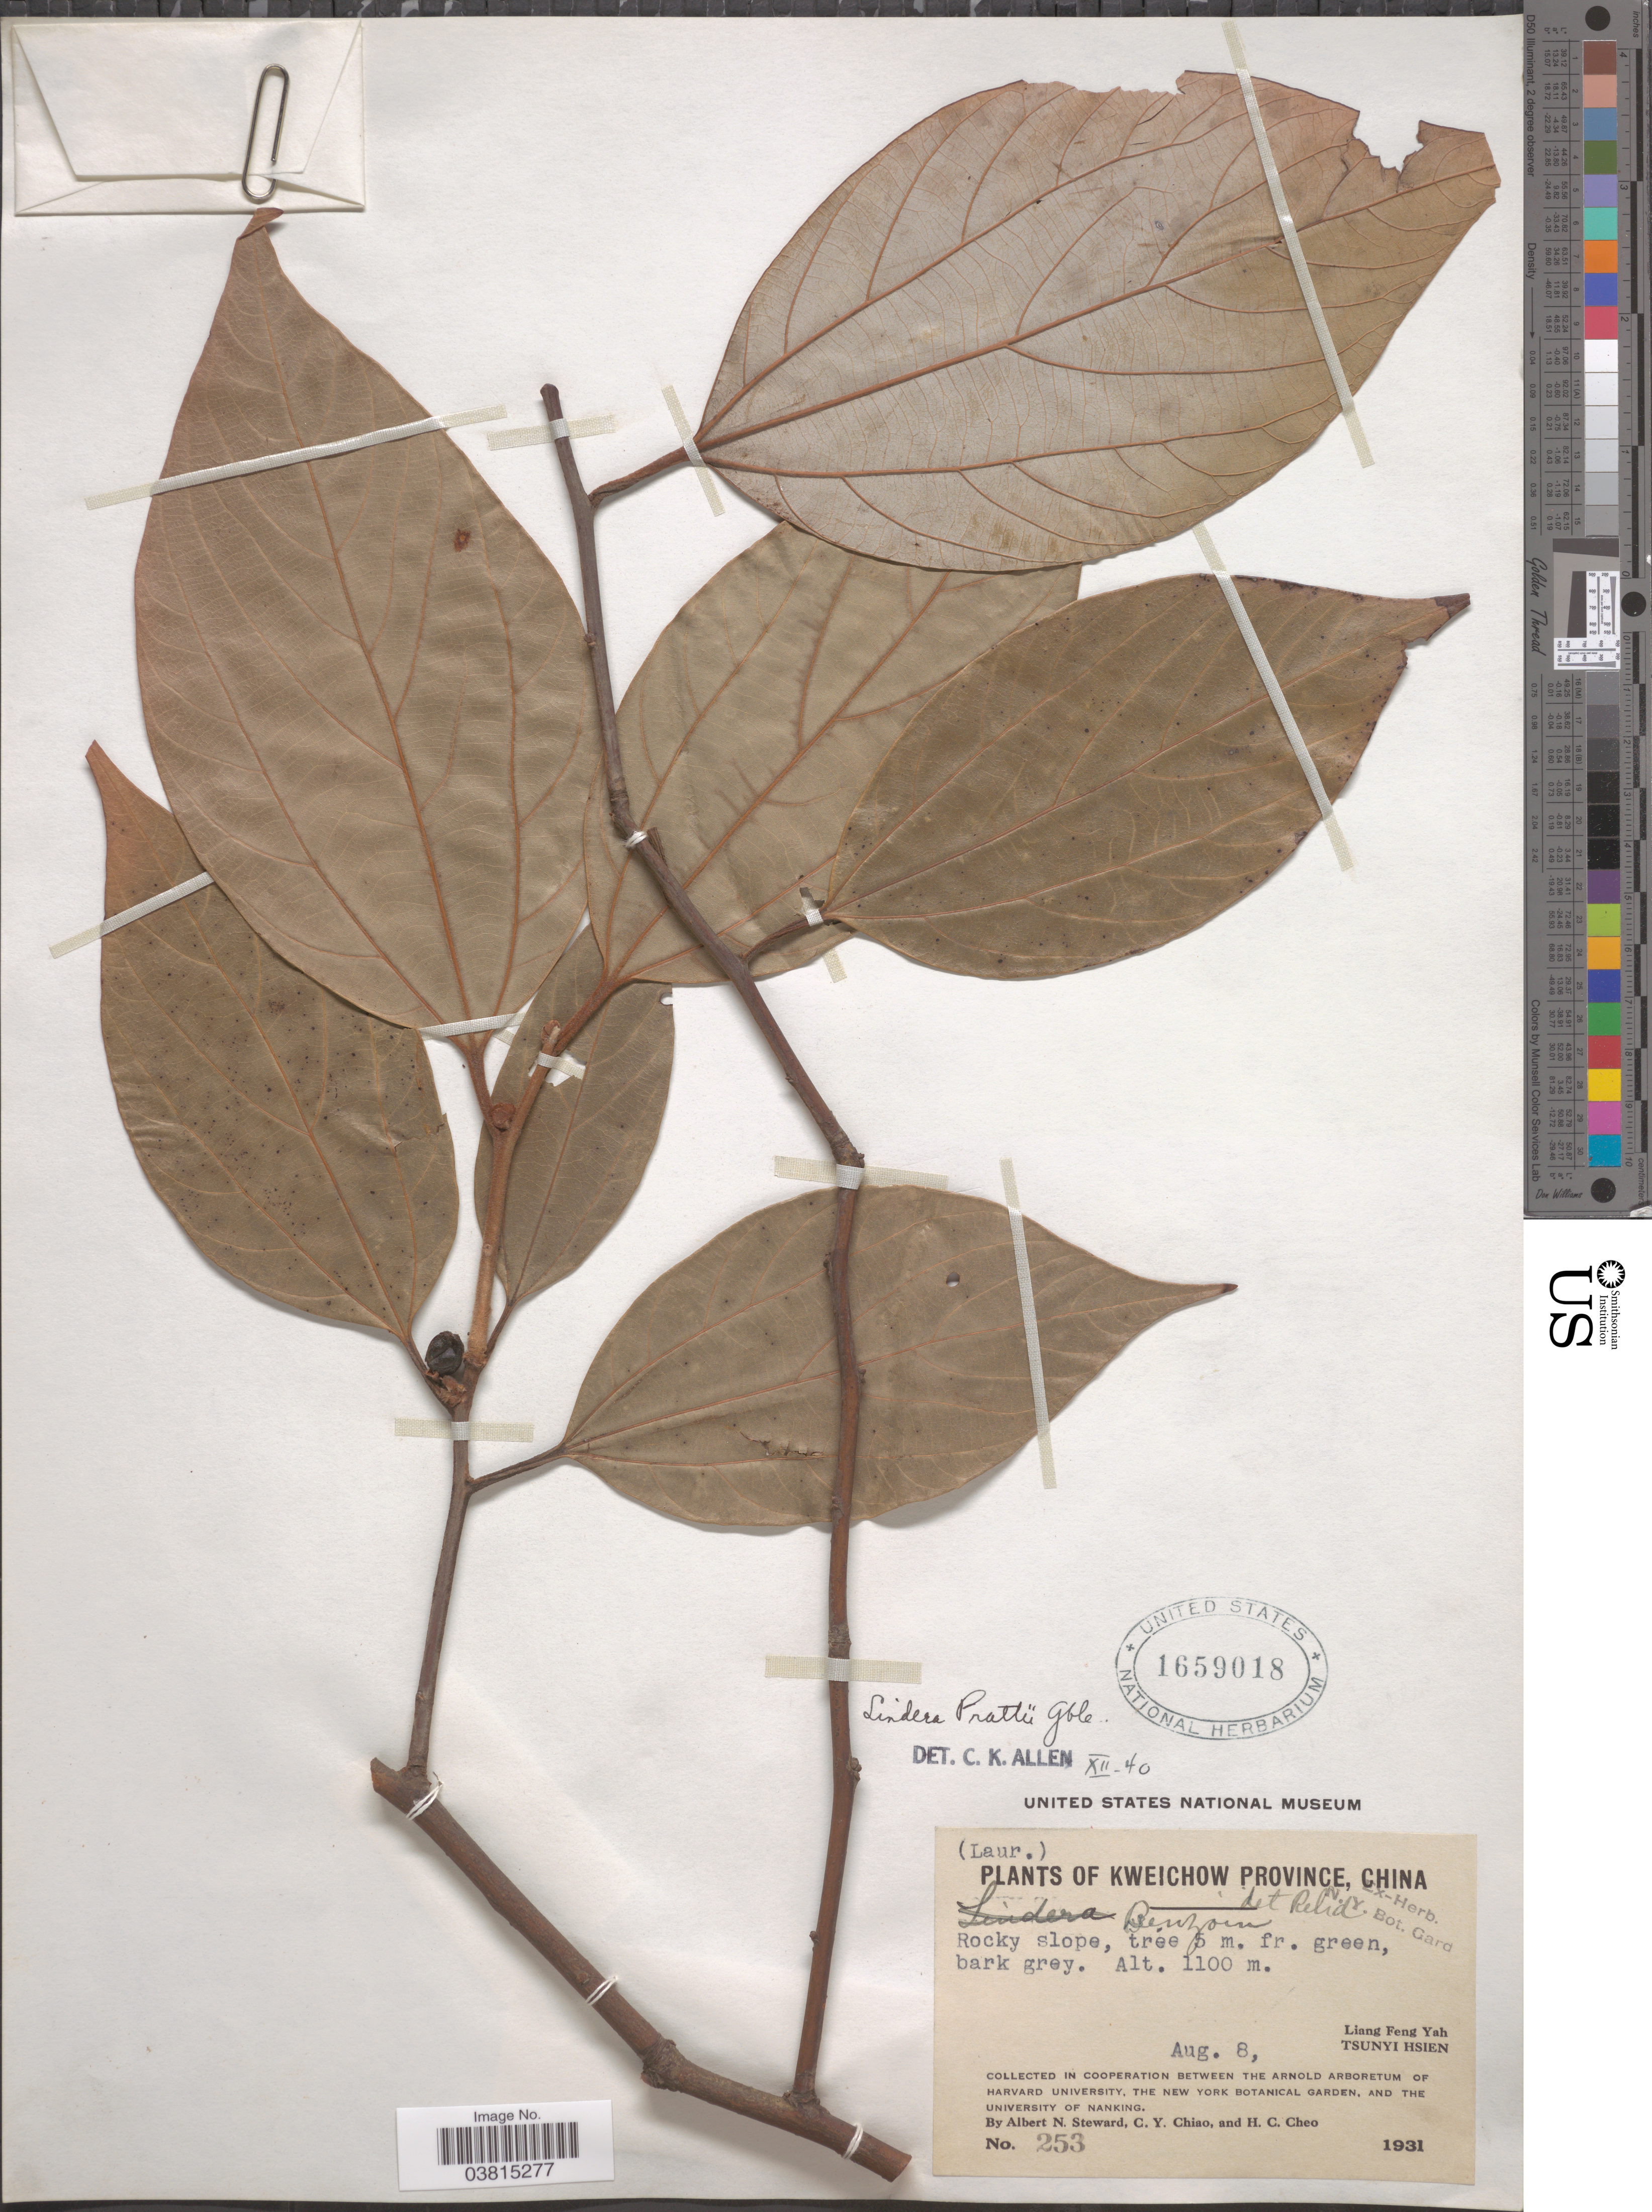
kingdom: Plantae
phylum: Tracheophyta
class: Magnoliopsida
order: Laurales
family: Lauraceae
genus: Lindera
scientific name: Lindera prattii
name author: Gamble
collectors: A. N. Steward, C. Y. Chiao & H. Cheo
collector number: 253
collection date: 1931-08-08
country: China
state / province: Guizhou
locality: Kweichow. Liang Feng Yah. Tsunyi Hsien.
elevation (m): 1100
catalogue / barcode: US 1659018